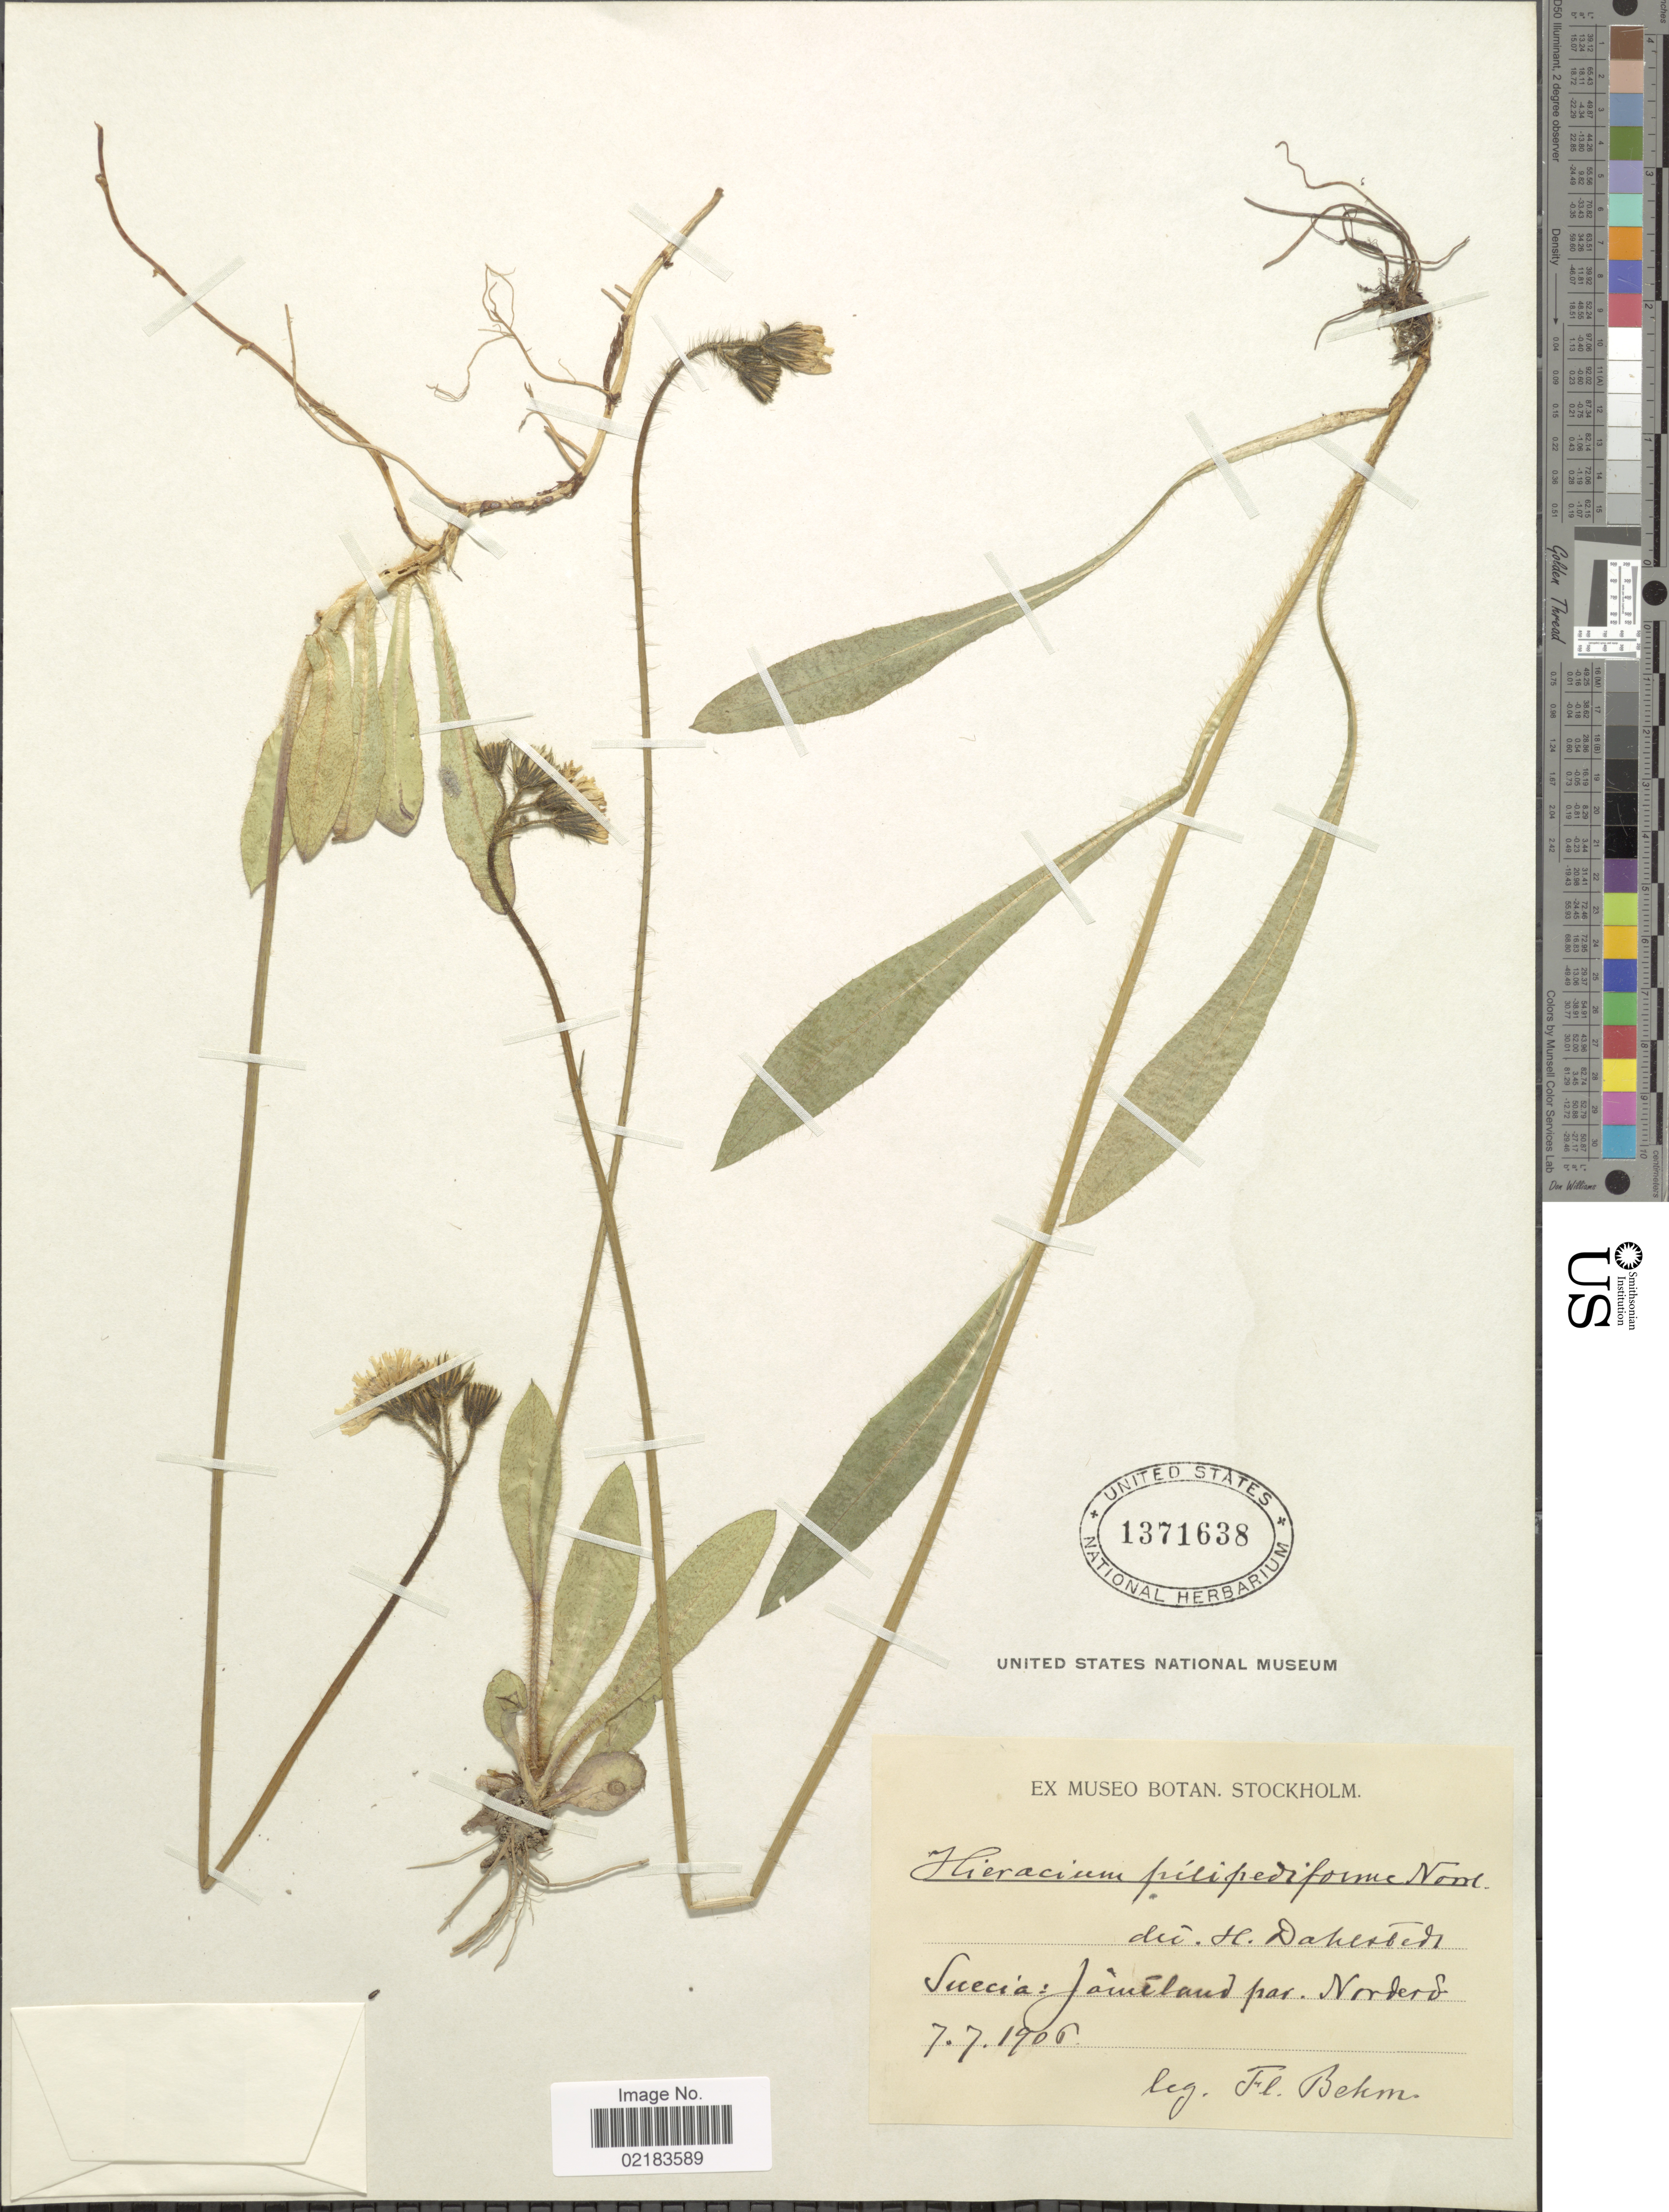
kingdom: Plantae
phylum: Tracheophyta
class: Magnoliopsida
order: Asterales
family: Asteraceae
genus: Hieracium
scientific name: Hieracium pilipediforme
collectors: F. Behm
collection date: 1906-07-07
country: Sweden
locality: Jamtland par. Nordero.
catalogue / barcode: US 1371638